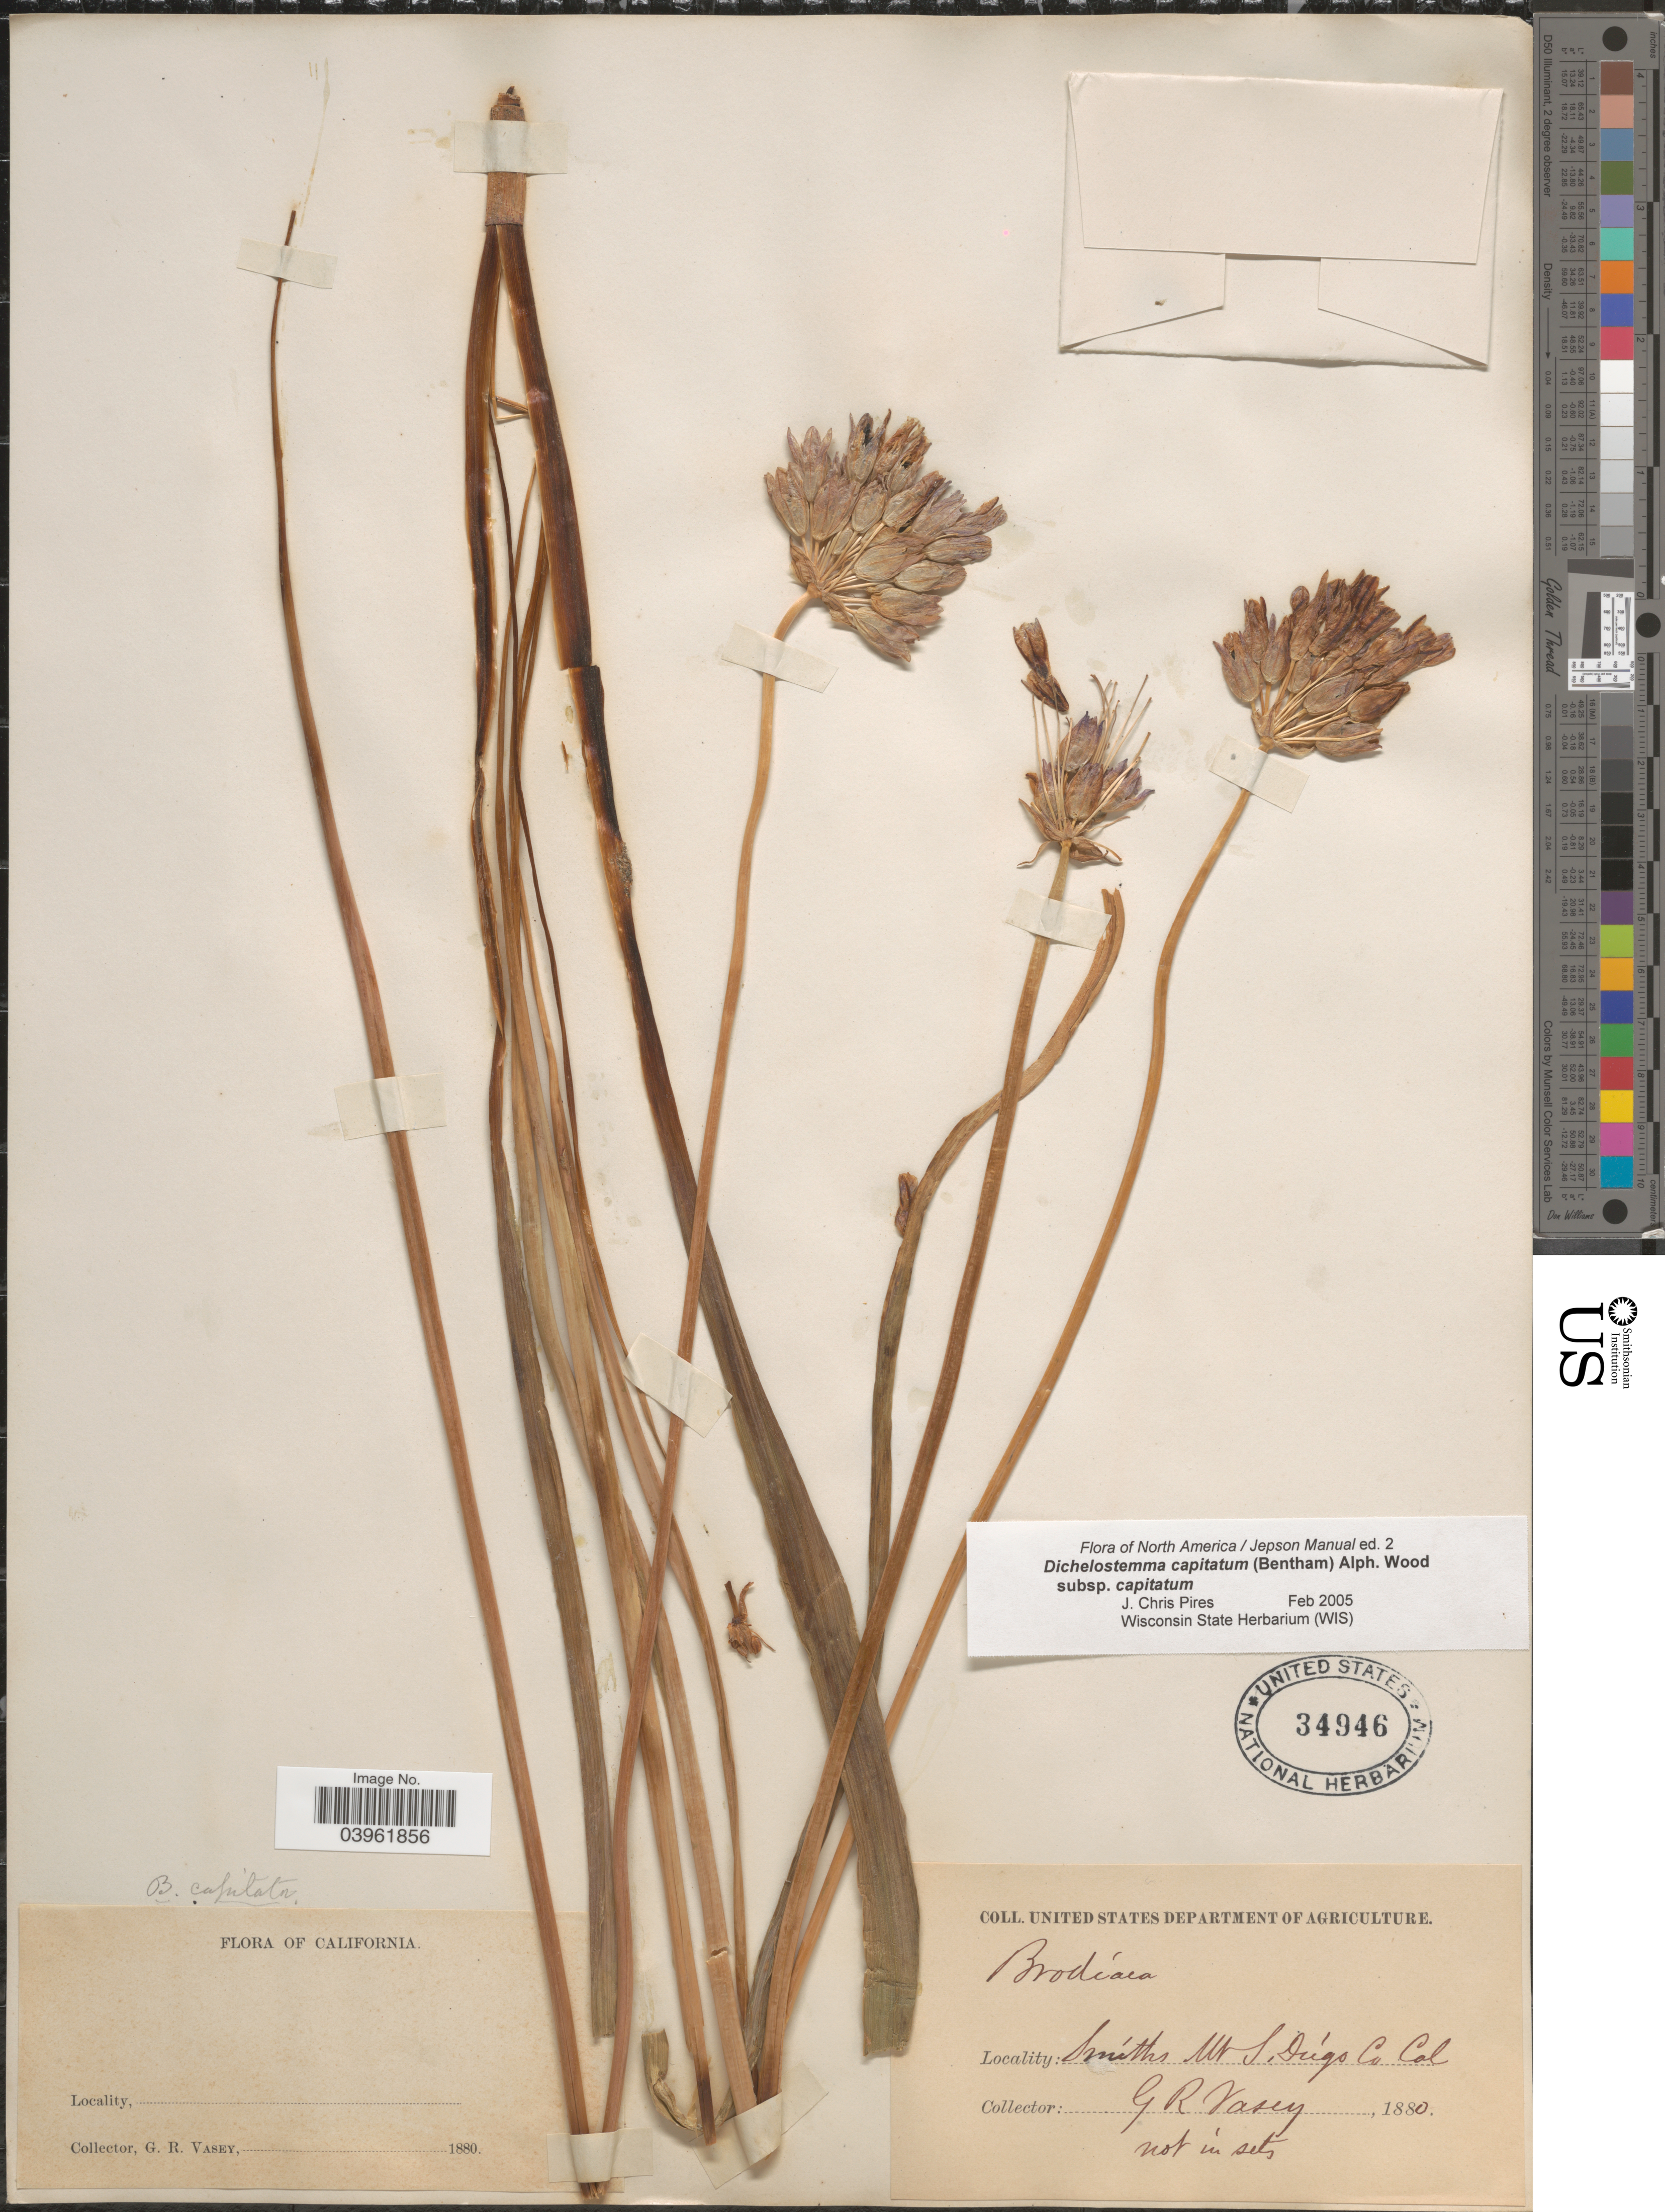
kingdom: Plantae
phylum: Tracheophyta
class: Liliopsida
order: Asparagales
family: Asparagaceae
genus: Dichelostemma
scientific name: Dichelostemma capitatum subsp. capitatum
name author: (Benth.) Alph. Wood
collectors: G. R. Vasey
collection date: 1880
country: United States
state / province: California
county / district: San Diego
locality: Smiths Mt. S. Diego Co.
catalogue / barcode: US 34946